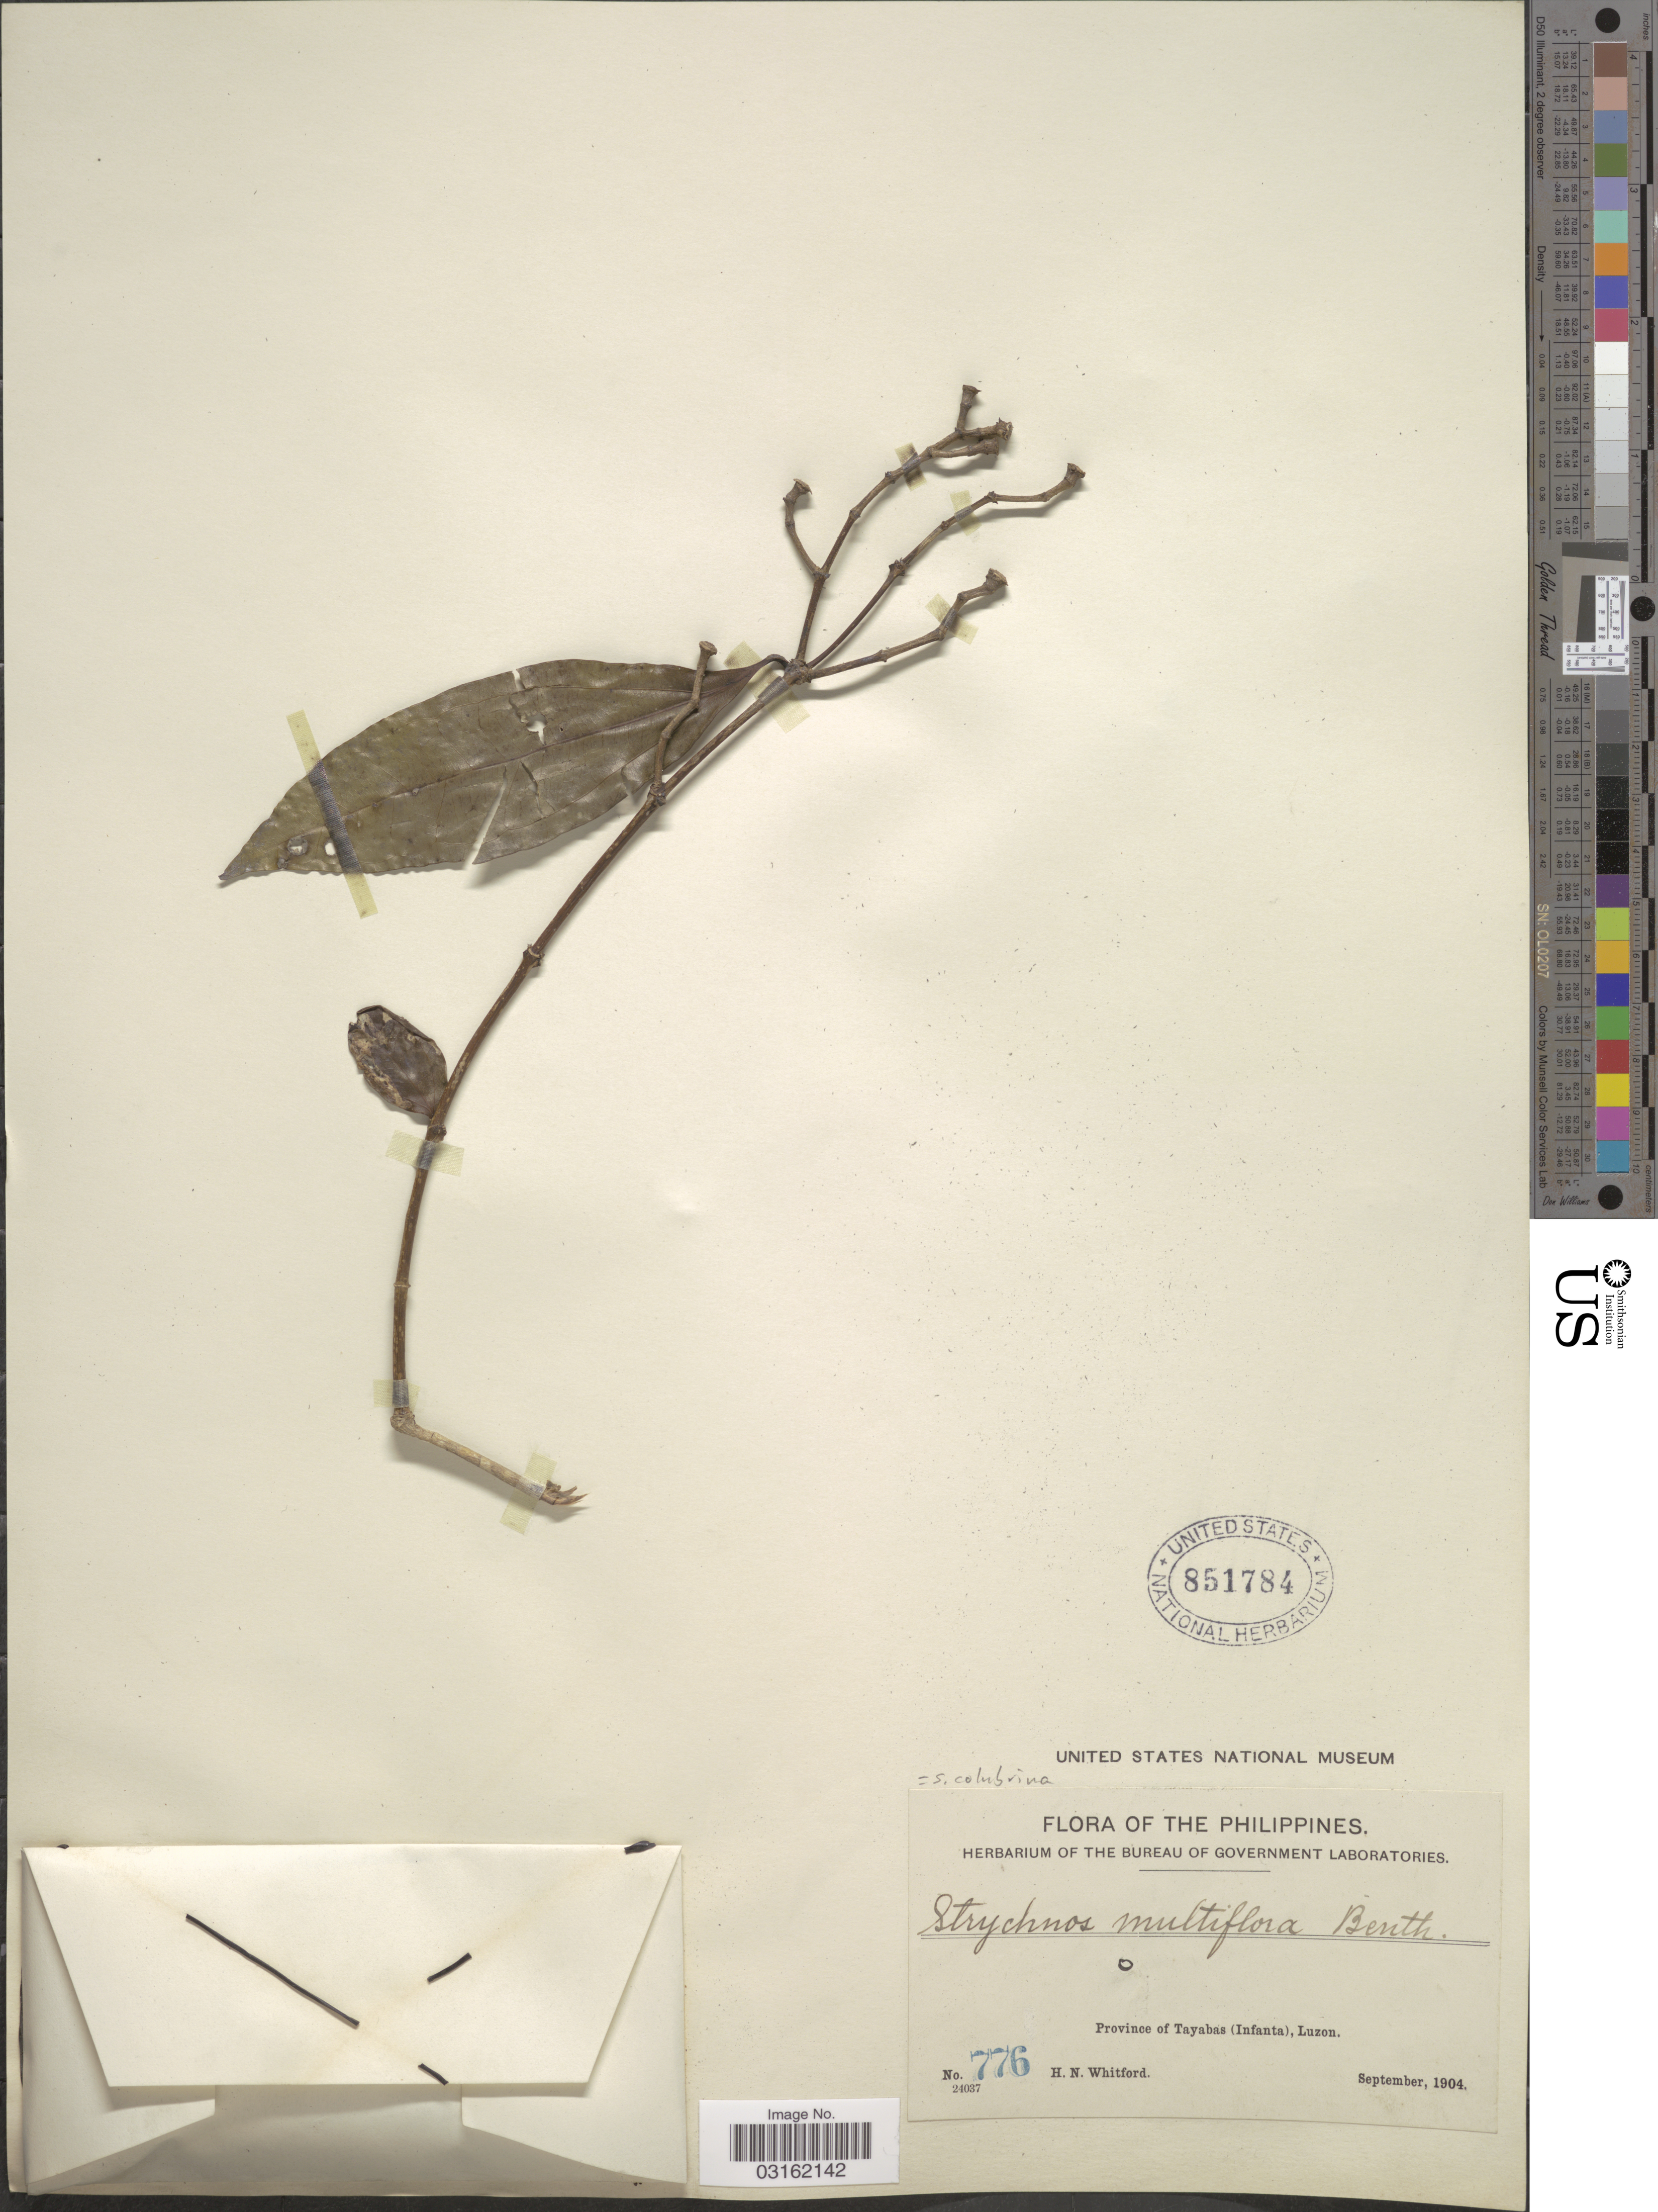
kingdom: Plantae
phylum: Tracheophyta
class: Magnoliopsida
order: Gentianales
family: Loganiaceae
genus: Strychnos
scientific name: Strychnos colubrina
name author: L.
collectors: H. N. Whitford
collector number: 776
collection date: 1904-09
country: Philippines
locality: Province of Tayabas (Infanta), Luzon.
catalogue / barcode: US 851784